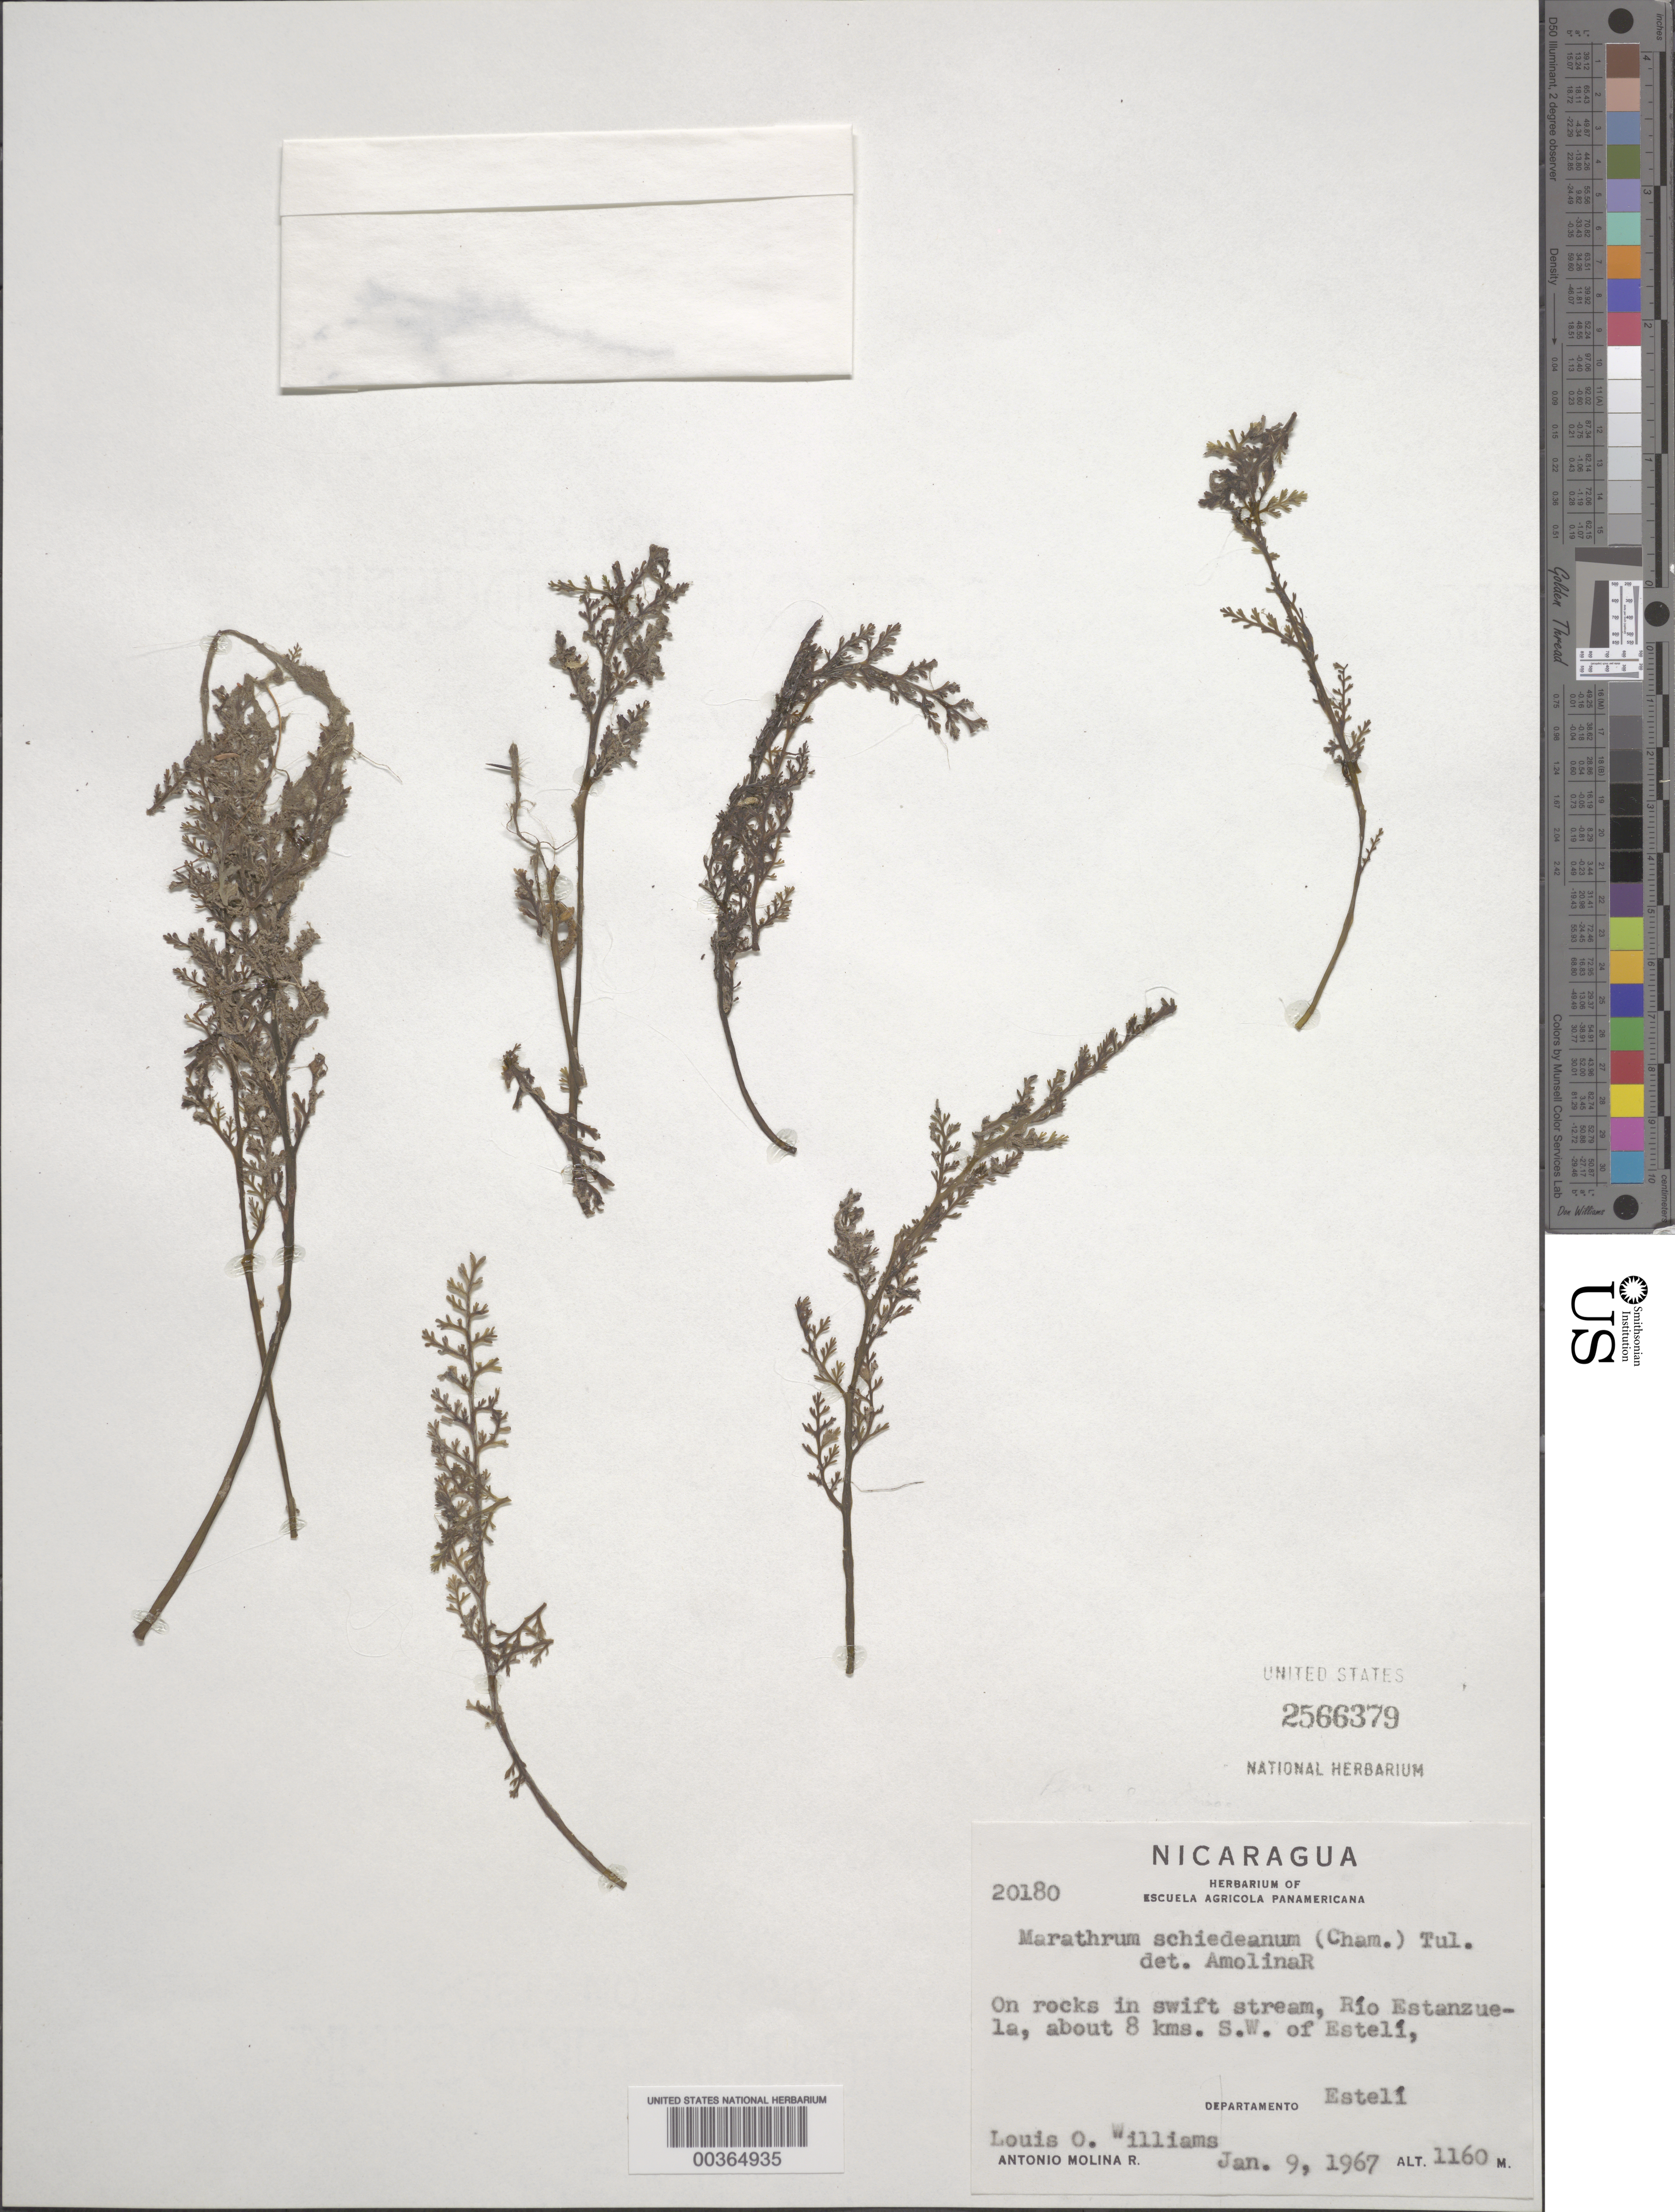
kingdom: Plantae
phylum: Tracheophyta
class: Magnoliopsida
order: Malpighiales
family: Podostemaceae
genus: Marathrum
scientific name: Marathrum schiedeanum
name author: Cham.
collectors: L. O. Williams & A. Molina R.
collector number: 20180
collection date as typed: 09 Jan 1967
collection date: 1967-01-09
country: Nicaragua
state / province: Estelí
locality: Rio estanzuela, sw of esteli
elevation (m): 1160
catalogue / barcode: US 2566379